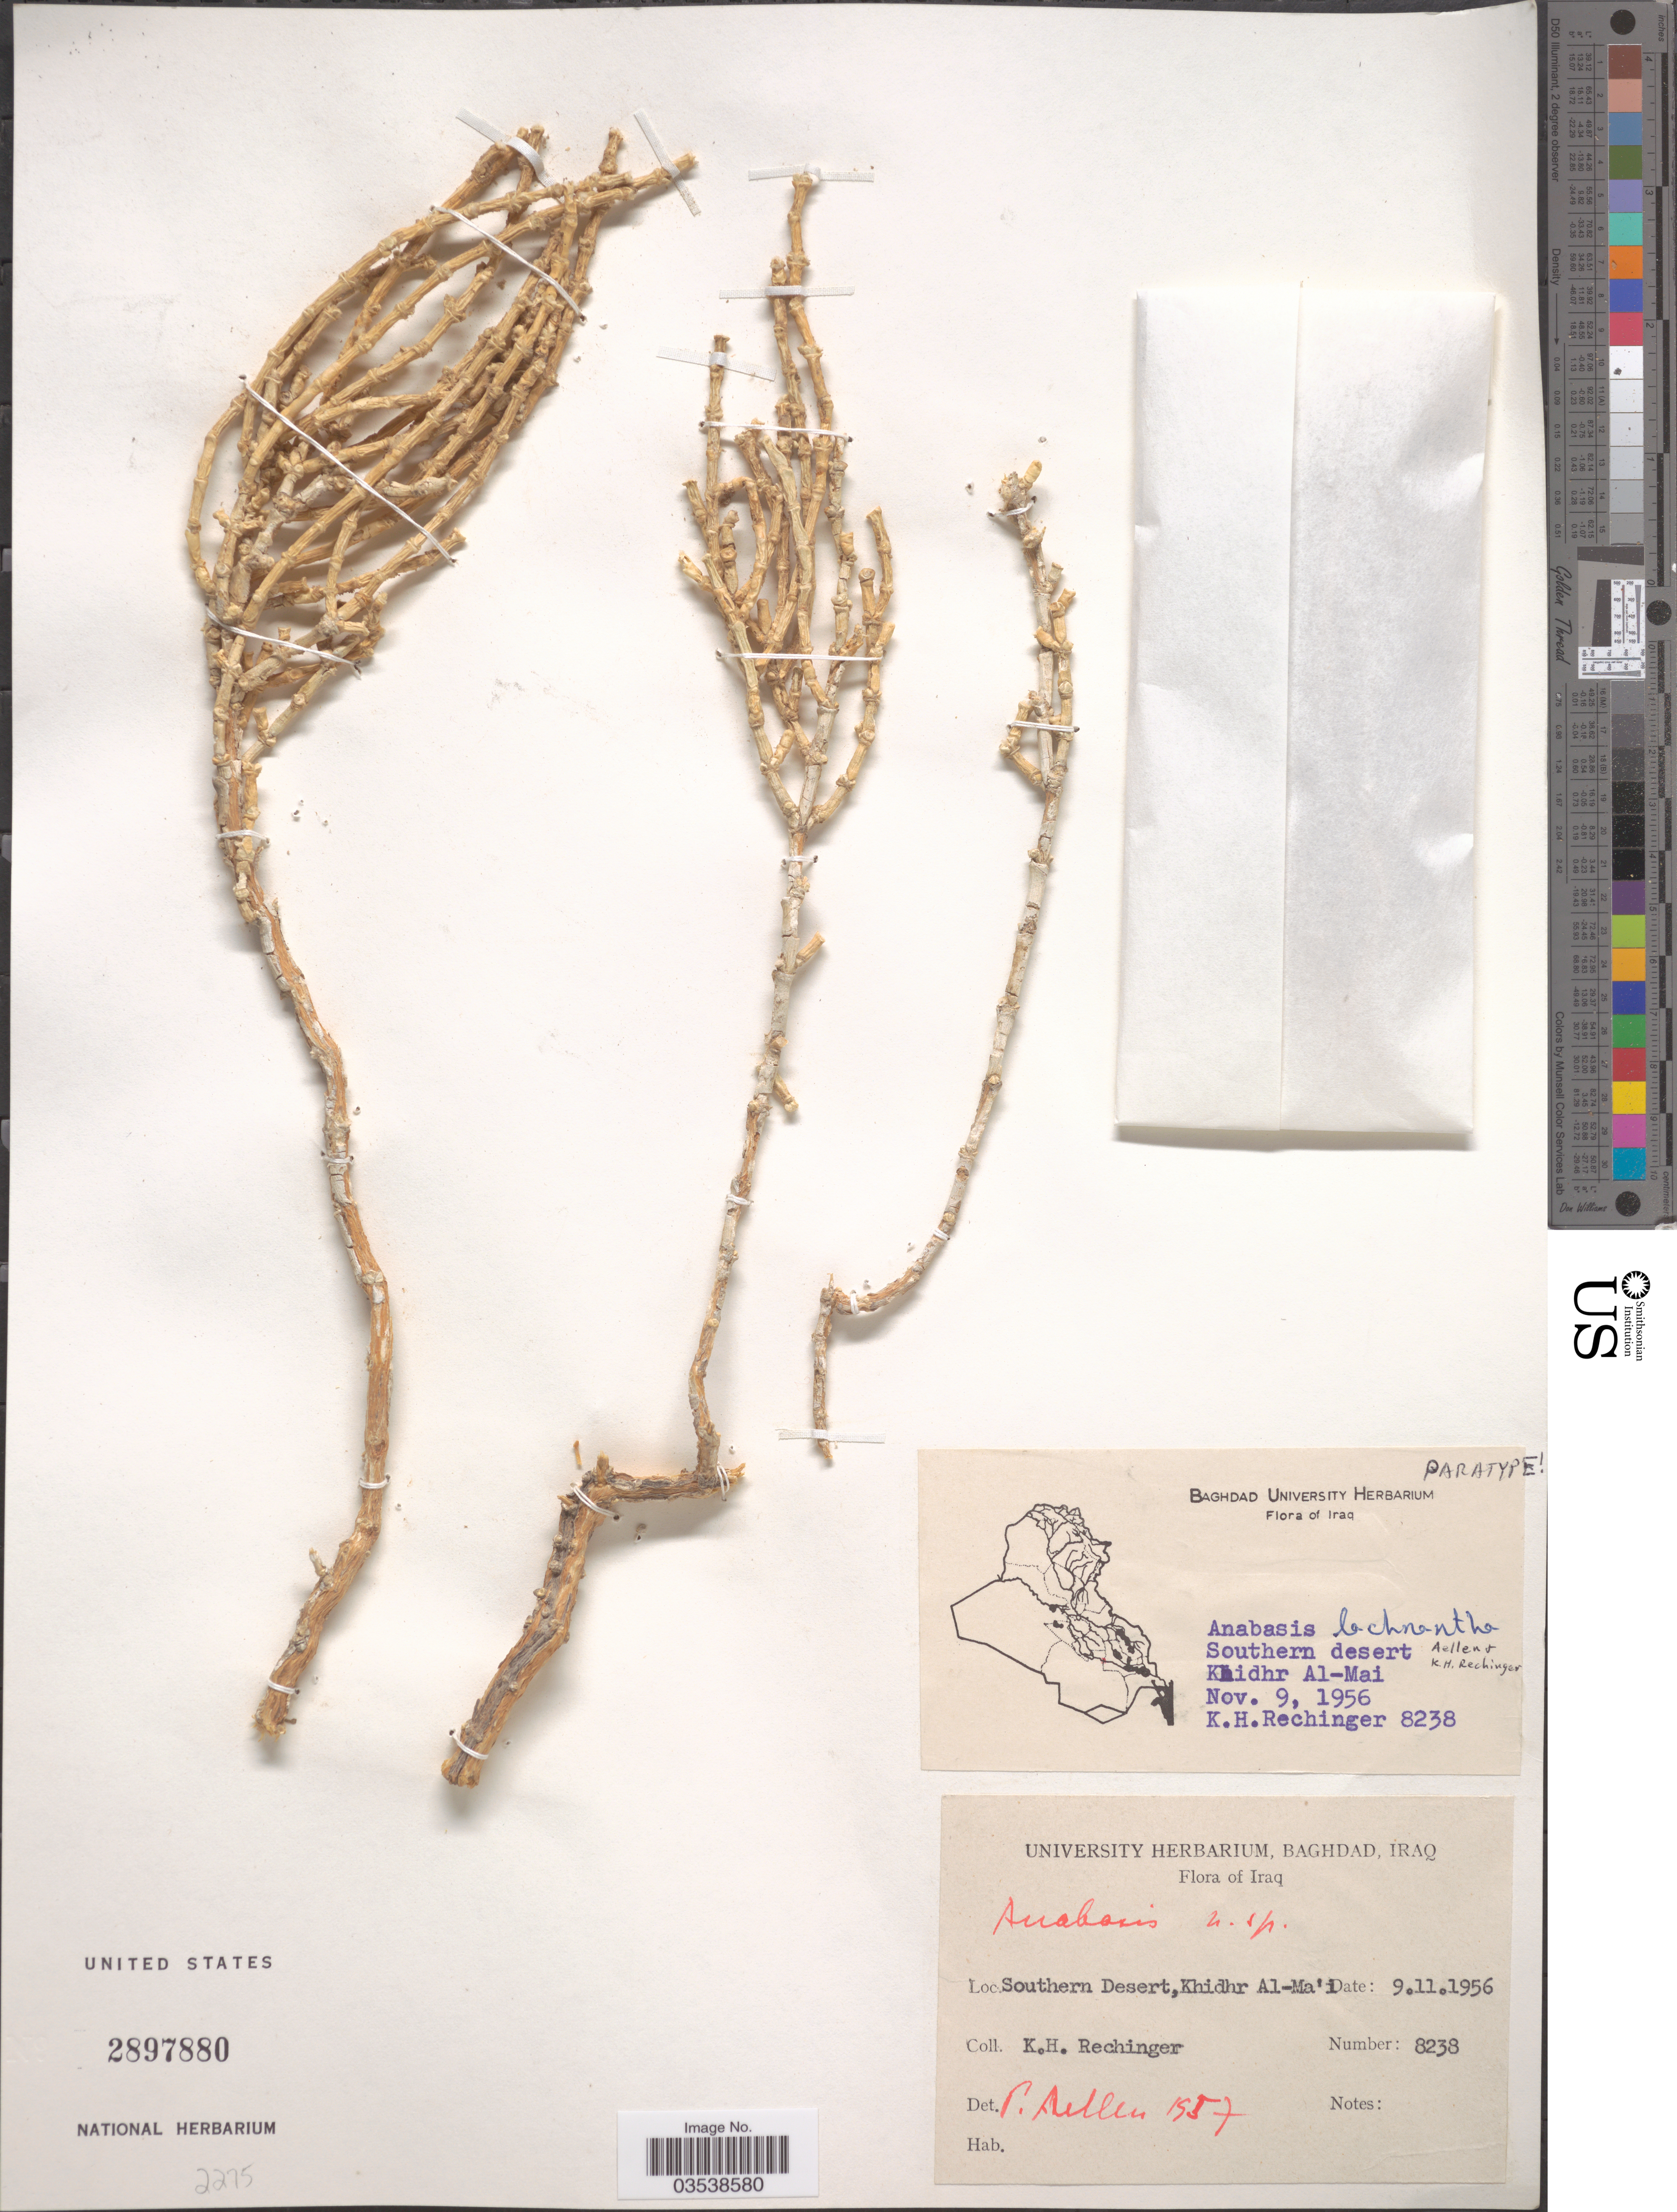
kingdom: Plantae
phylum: Tracheophyta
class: Magnoliopsida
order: Caryophyllales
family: Amaranthaceae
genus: Anabasis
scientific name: Anabasis lachnantha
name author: Aellen & Rech. f.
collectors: K. H. Rechinger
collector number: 8238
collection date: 1956-11-09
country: Iraq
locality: Southern Desert, Khidhr Al-Ma'i.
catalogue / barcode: US 2897880